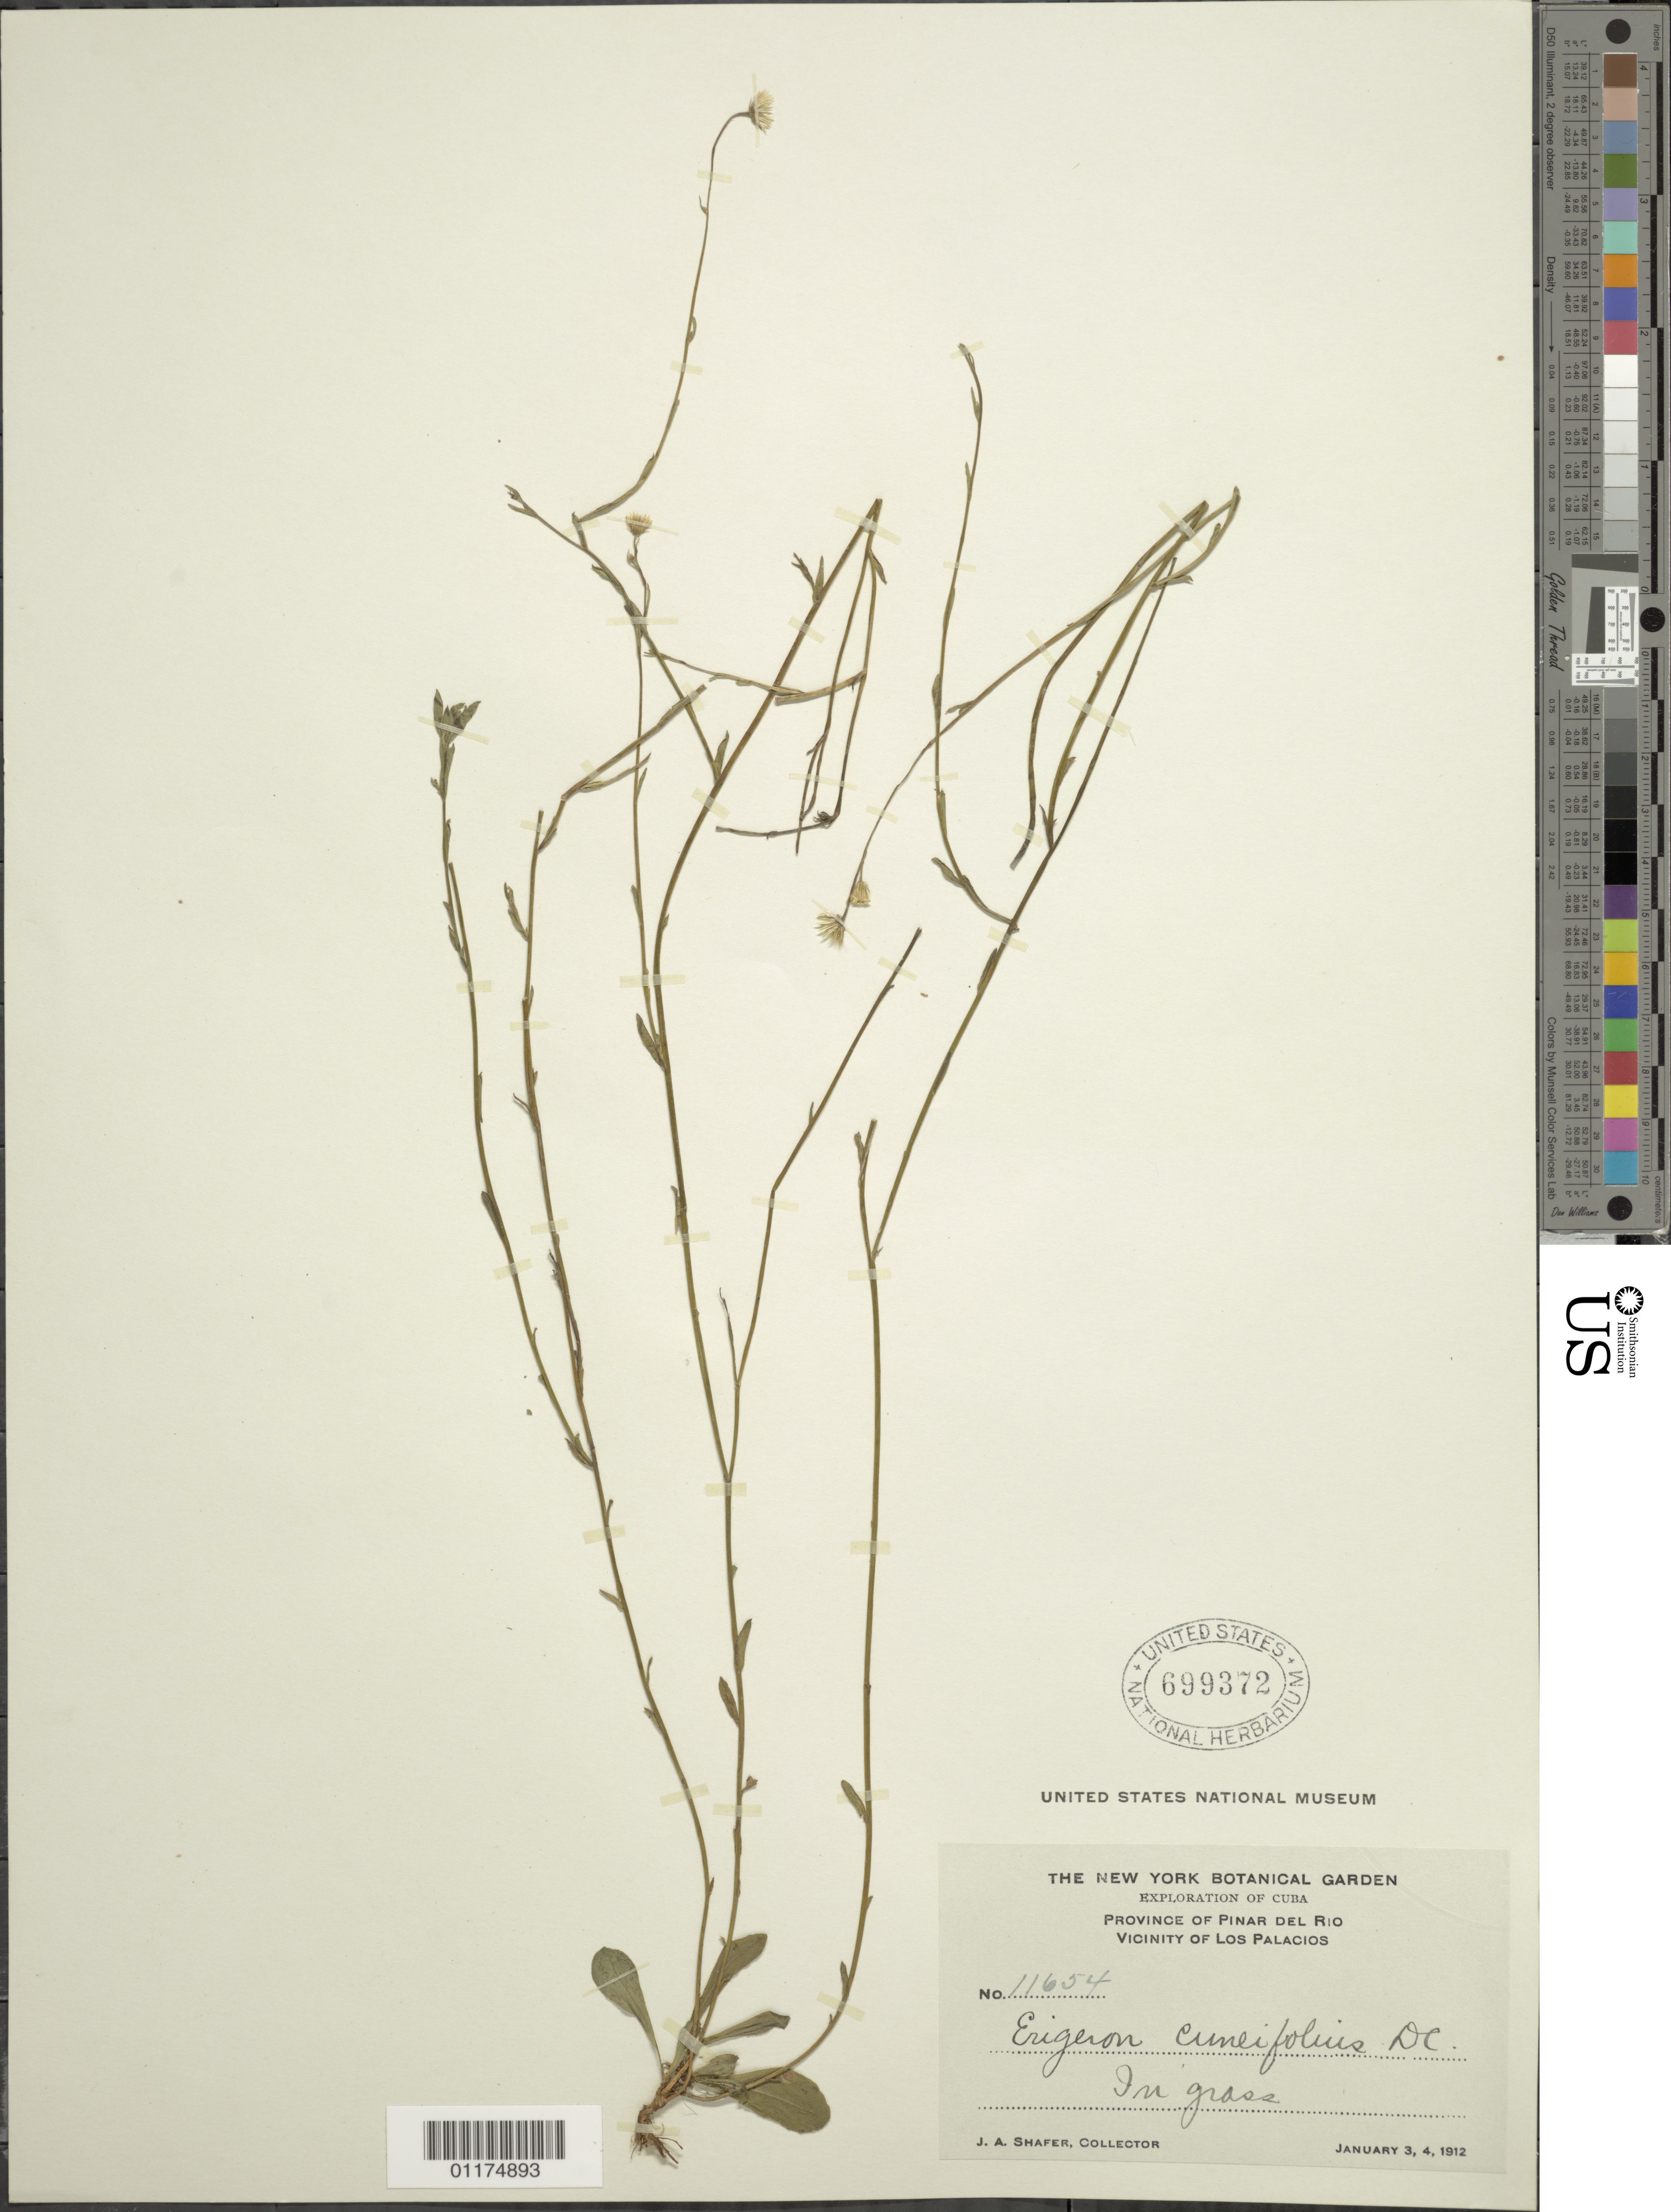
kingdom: Plantae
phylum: Tracheophyta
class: Magnoliopsida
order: Asterales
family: Asteraceae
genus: Erigeron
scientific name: Erigeron cuneifolius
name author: DC.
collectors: J. A. Shafer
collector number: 11654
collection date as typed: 03 Jan 1912 and 04 Jan 1912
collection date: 1912-01-03,1912-01-04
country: Cuba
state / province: Pinar del Rio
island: Cuba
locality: Vicinity of Los Palacios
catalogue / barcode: US 699372